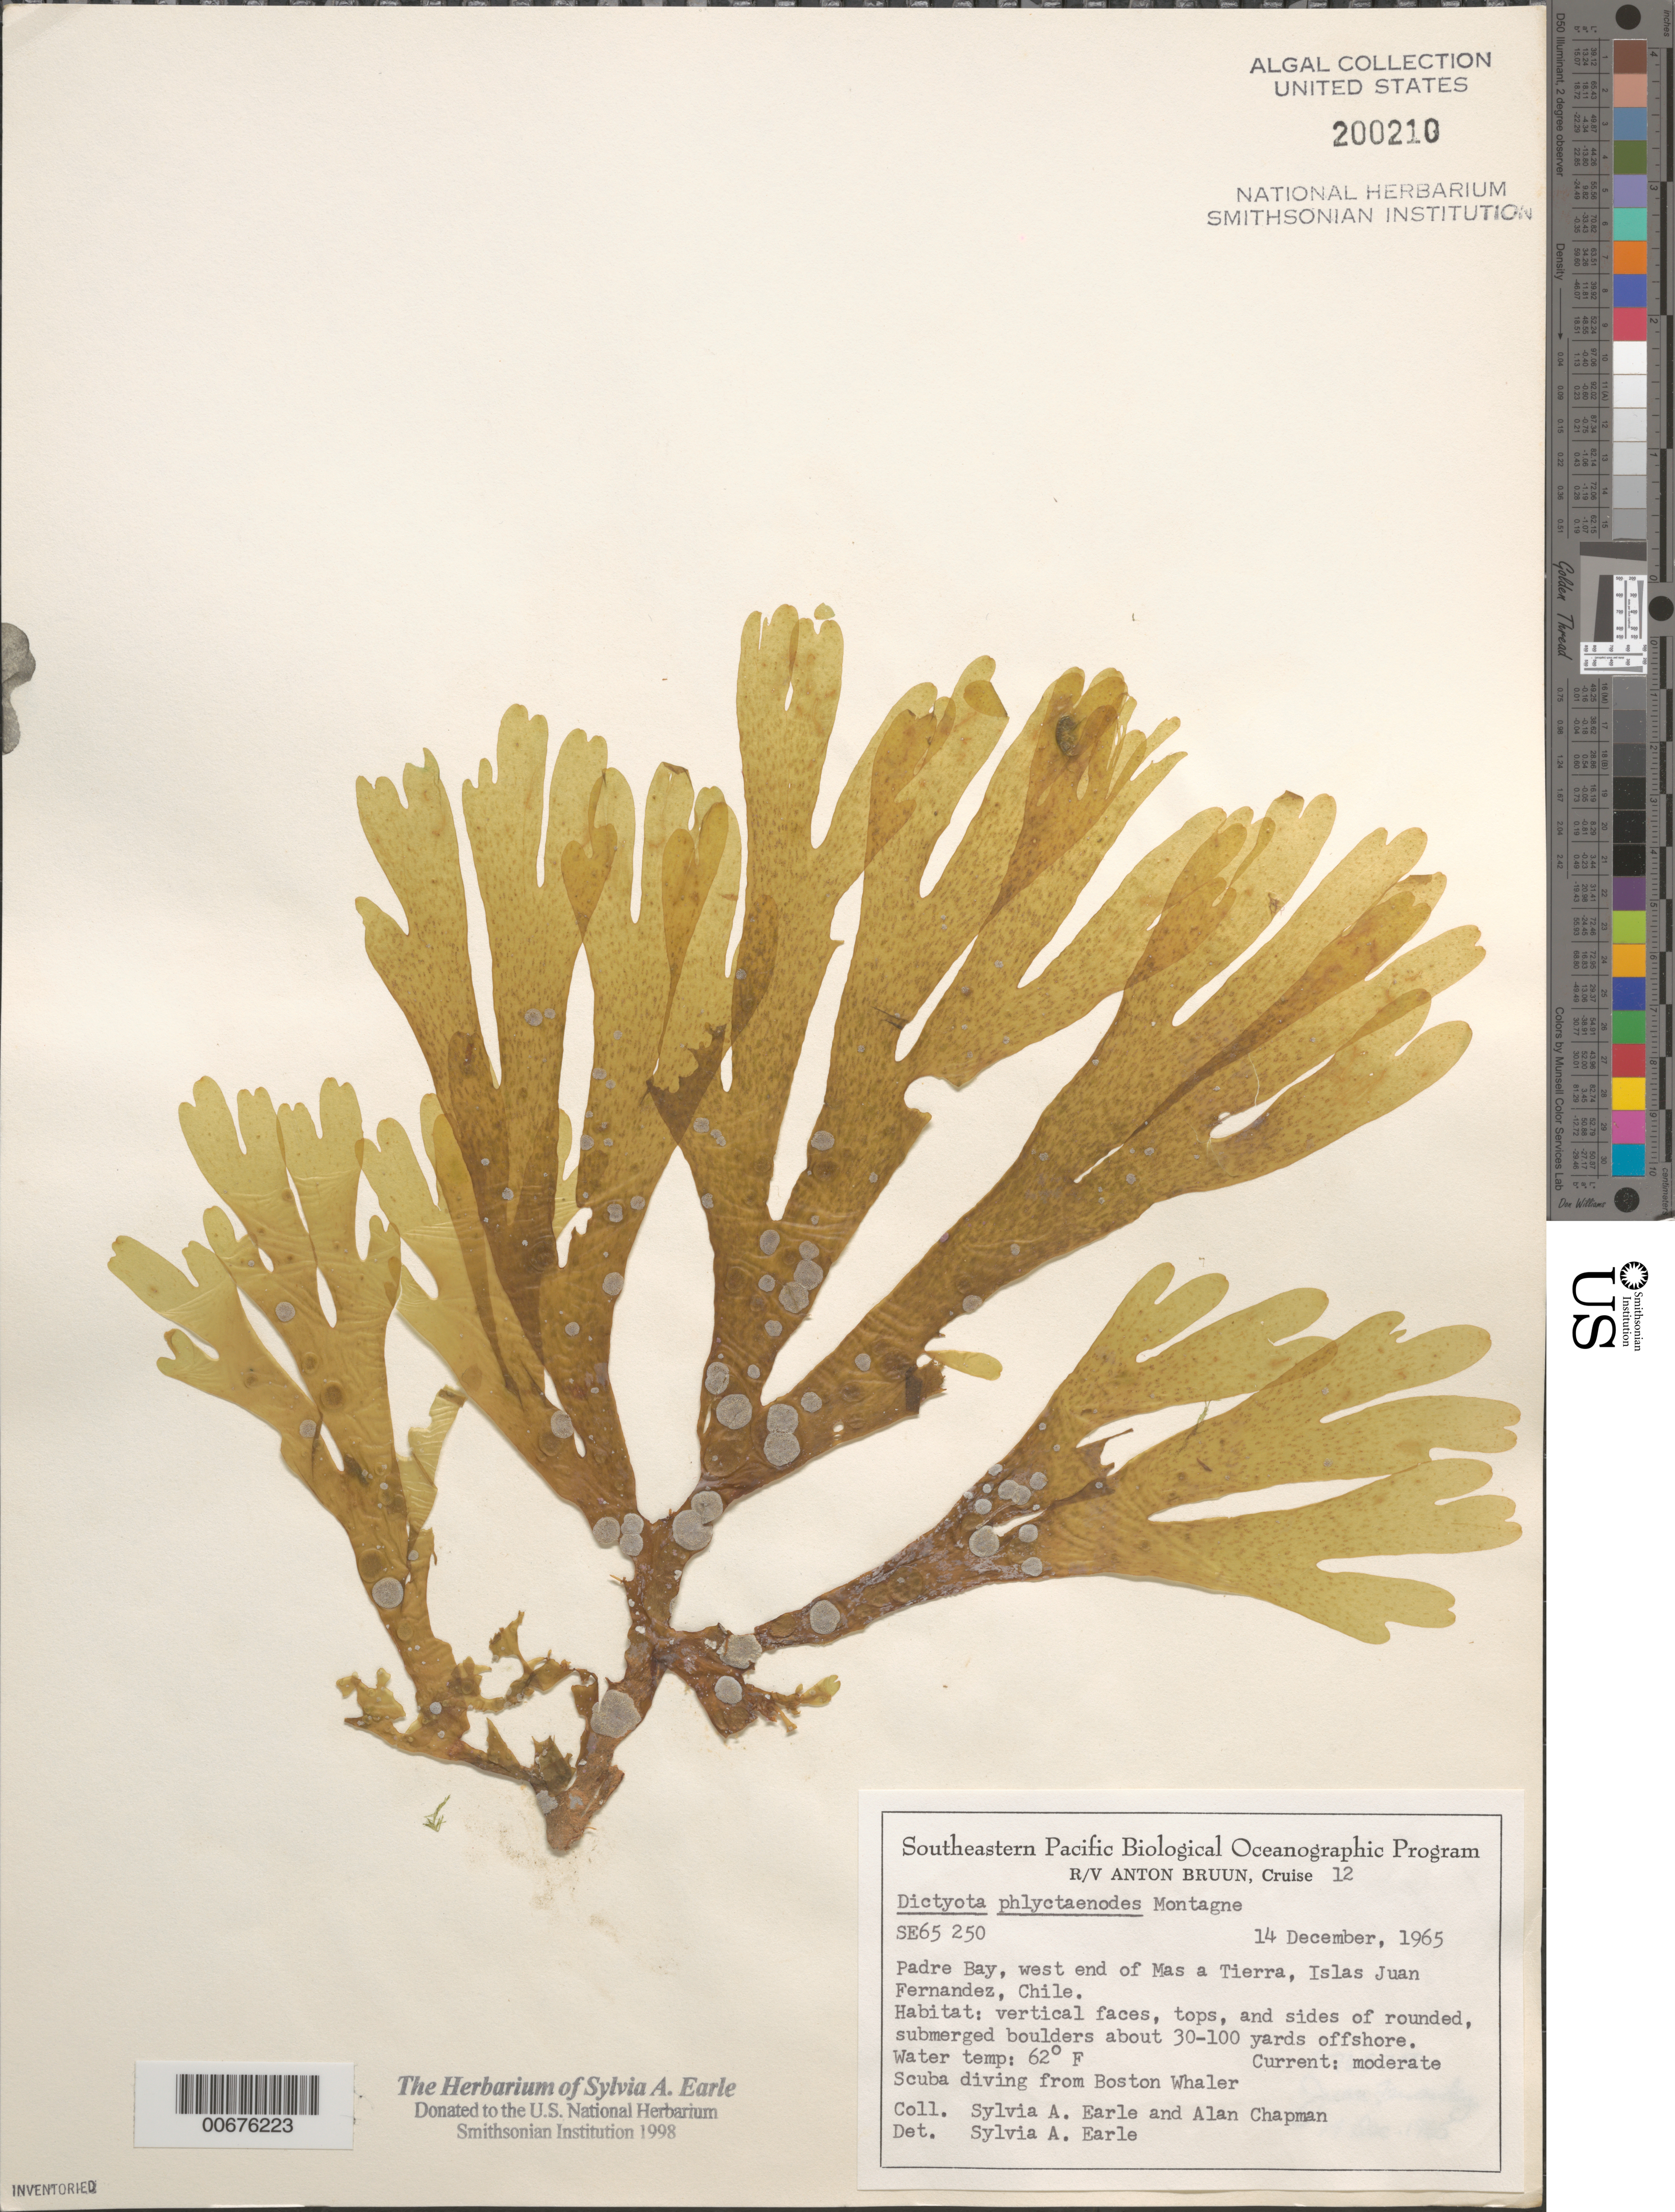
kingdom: Chromista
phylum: Ochrophyta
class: Phaeophyceae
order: Dictyotales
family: Dictyotaceae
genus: Dictyota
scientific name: Dictyota phlyctaenodes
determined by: Earle, S. A.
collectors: S. A. Earle & A. Chapman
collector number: SE 65250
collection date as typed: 14 Dec 1965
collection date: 1965-12-14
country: Chile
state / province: Valparaíso (V)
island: Isla Más a Tierra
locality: Padre Bay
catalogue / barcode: US 200210